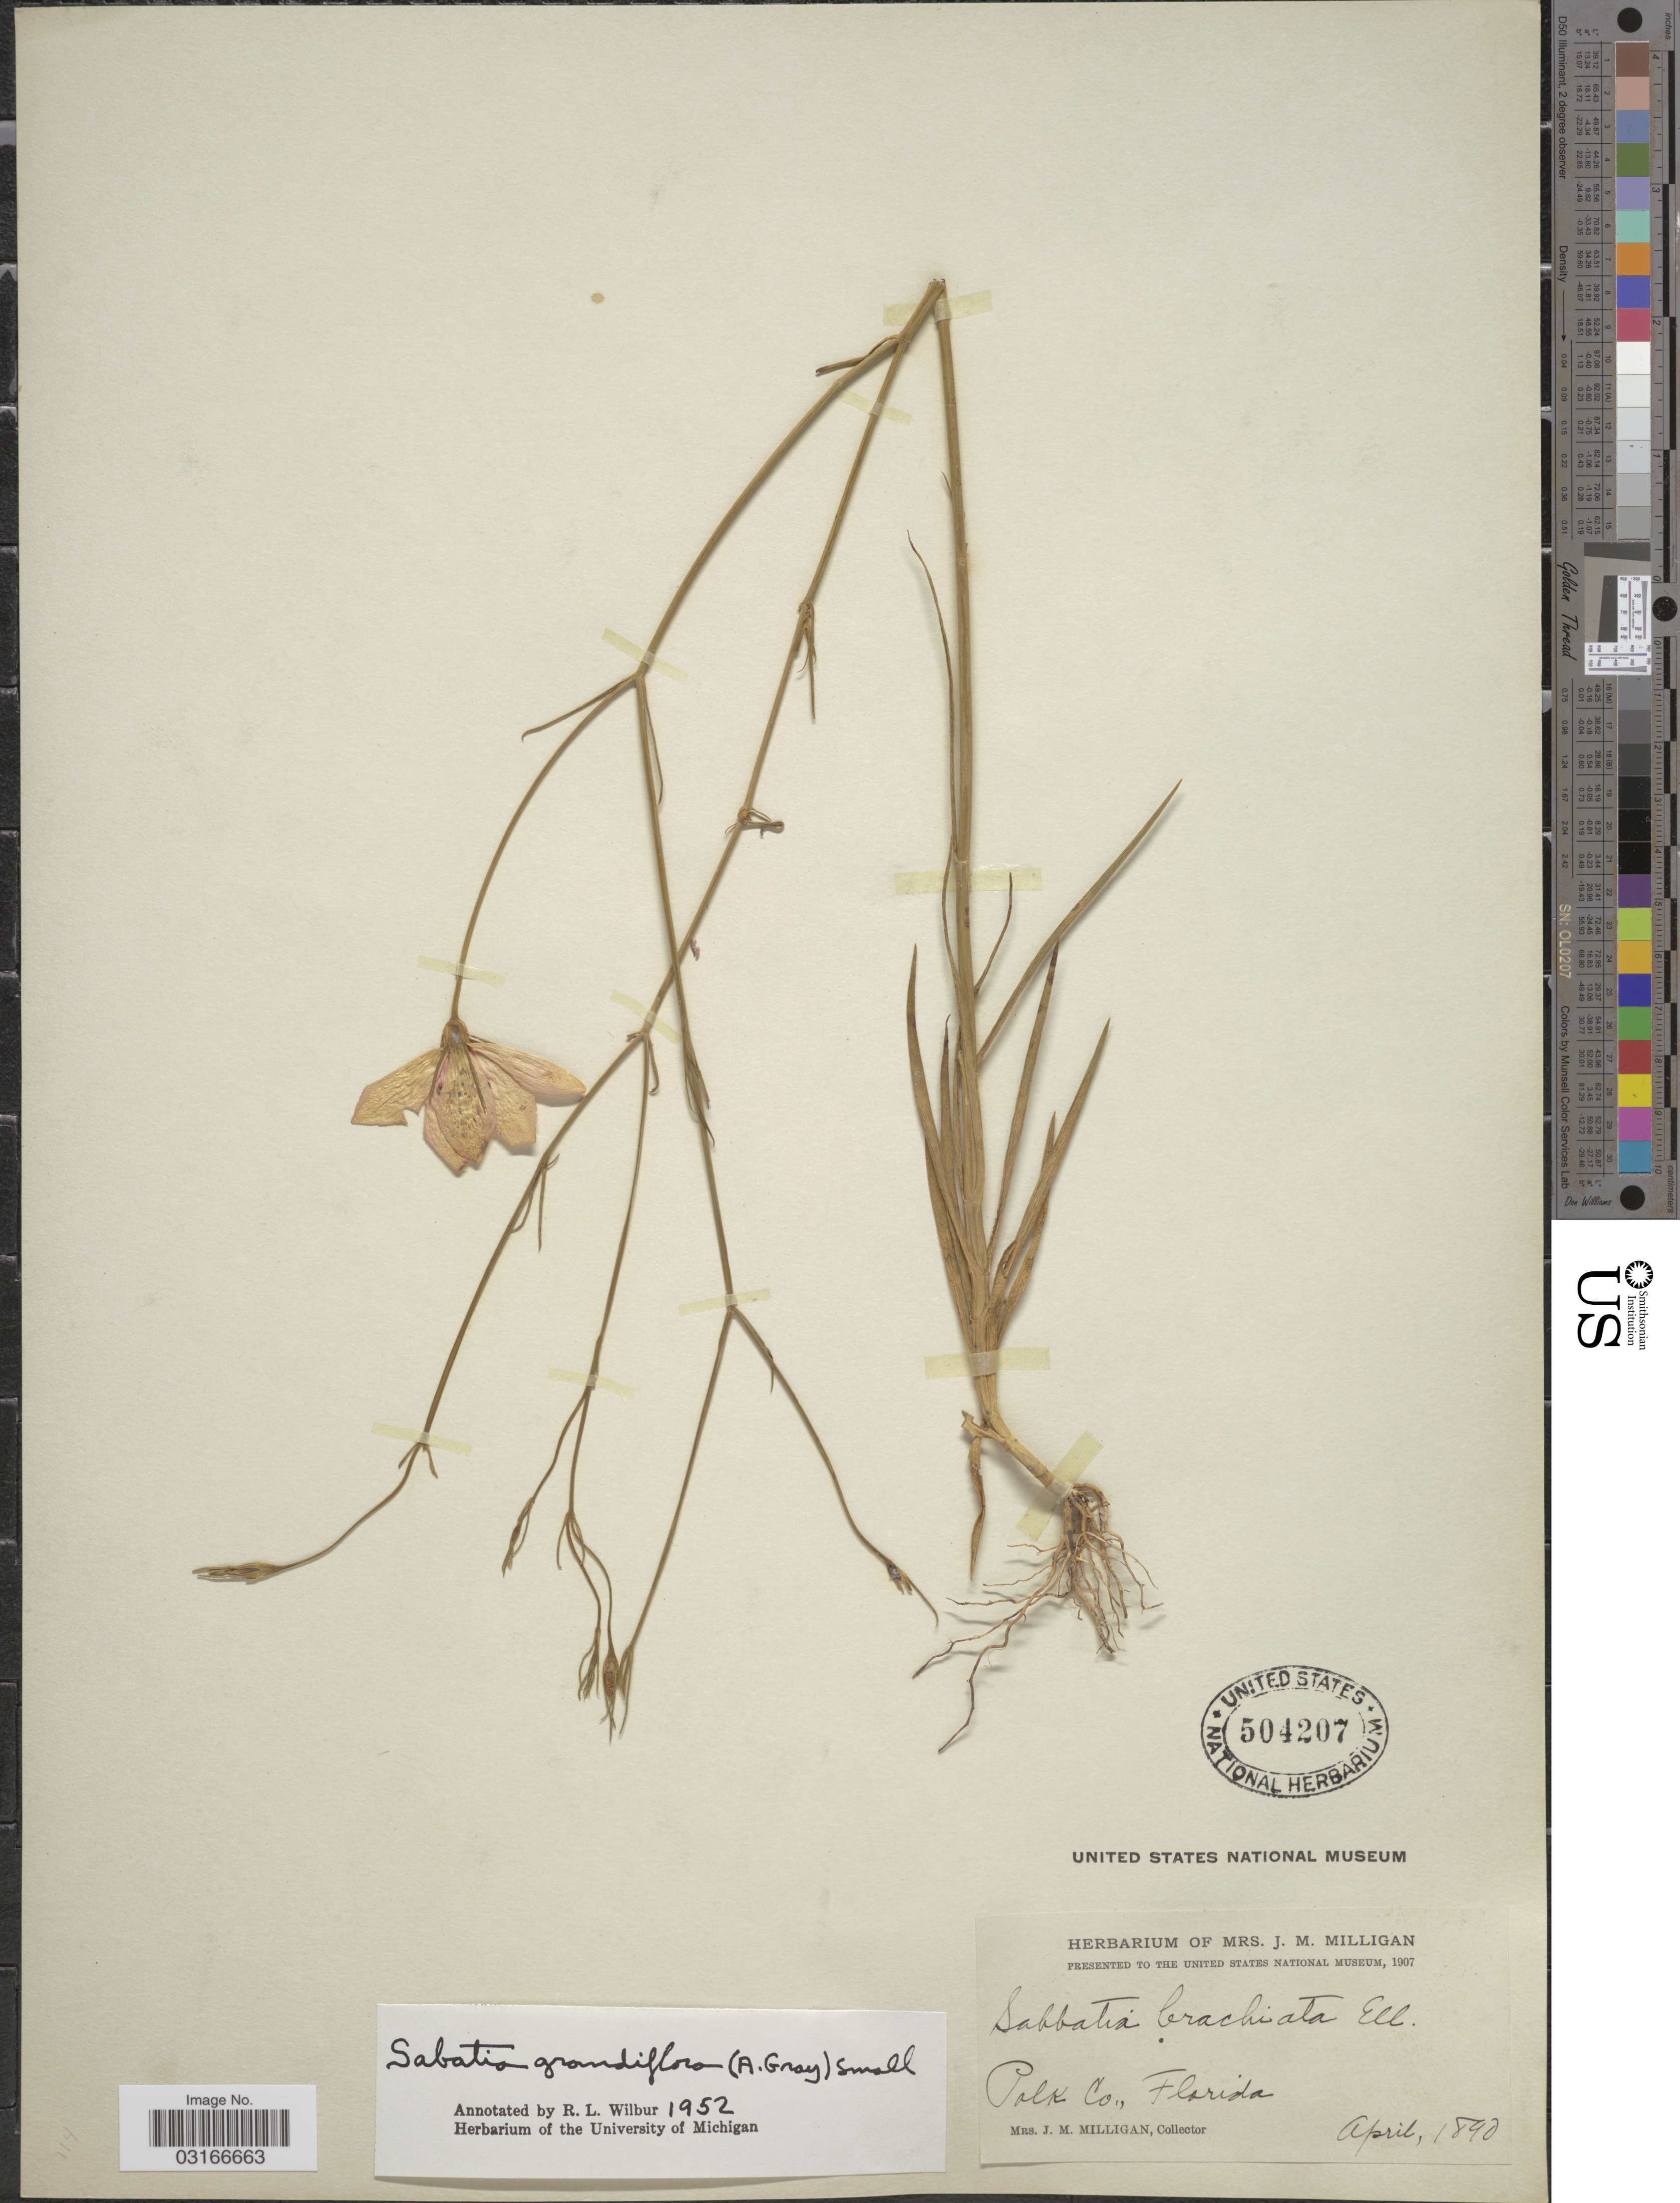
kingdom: Plantae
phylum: Tracheophyta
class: Magnoliopsida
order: Gentianales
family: Gentianaceae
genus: Sabatia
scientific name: Sabatia grandiflora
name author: (A. Gray) Small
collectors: J. Milligan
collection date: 1890-04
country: United States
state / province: Florida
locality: Polk Co., Florida.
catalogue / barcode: US 504207